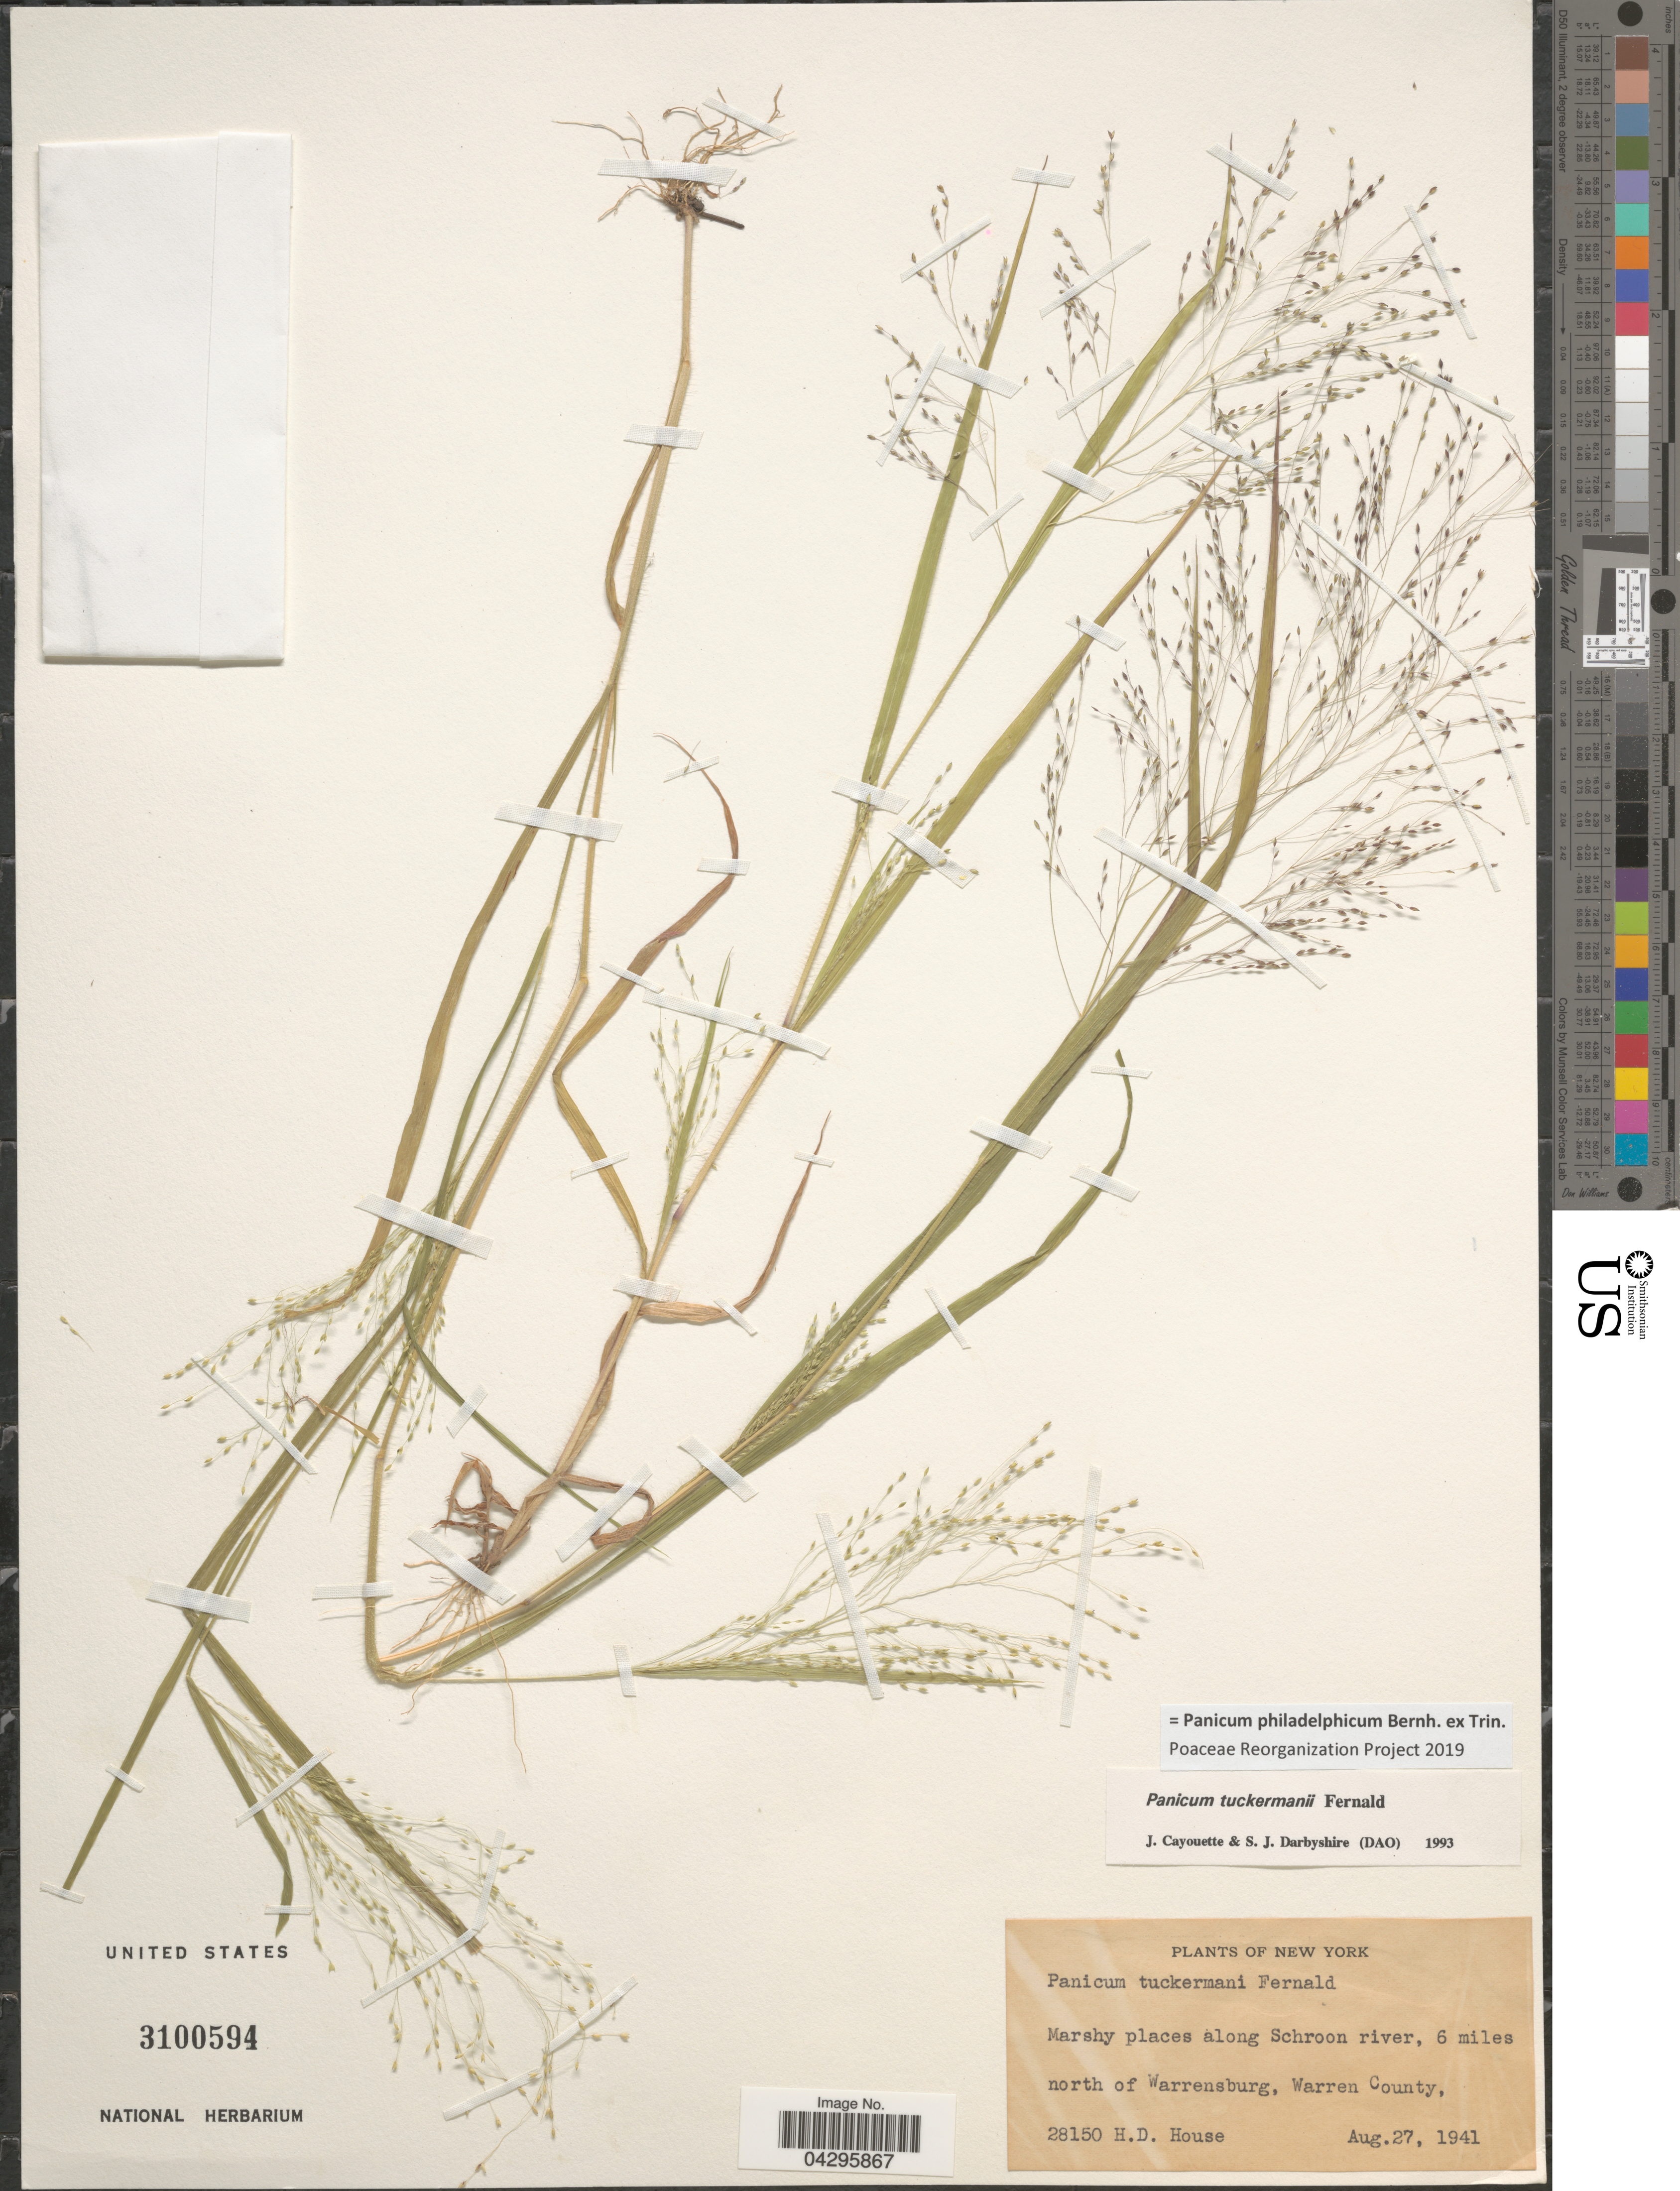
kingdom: Plantae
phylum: Tracheophyta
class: Liliopsida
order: Poales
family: Poaceae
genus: Panicum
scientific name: Panicum philadelphicum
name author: Bernh. ex Trin.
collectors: H. D. House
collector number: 28150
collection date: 1941-08-27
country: United States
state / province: New York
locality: Marshy places along Schroon river, 6 miles north of Warrensburg, Warren County.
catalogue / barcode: US 3100594